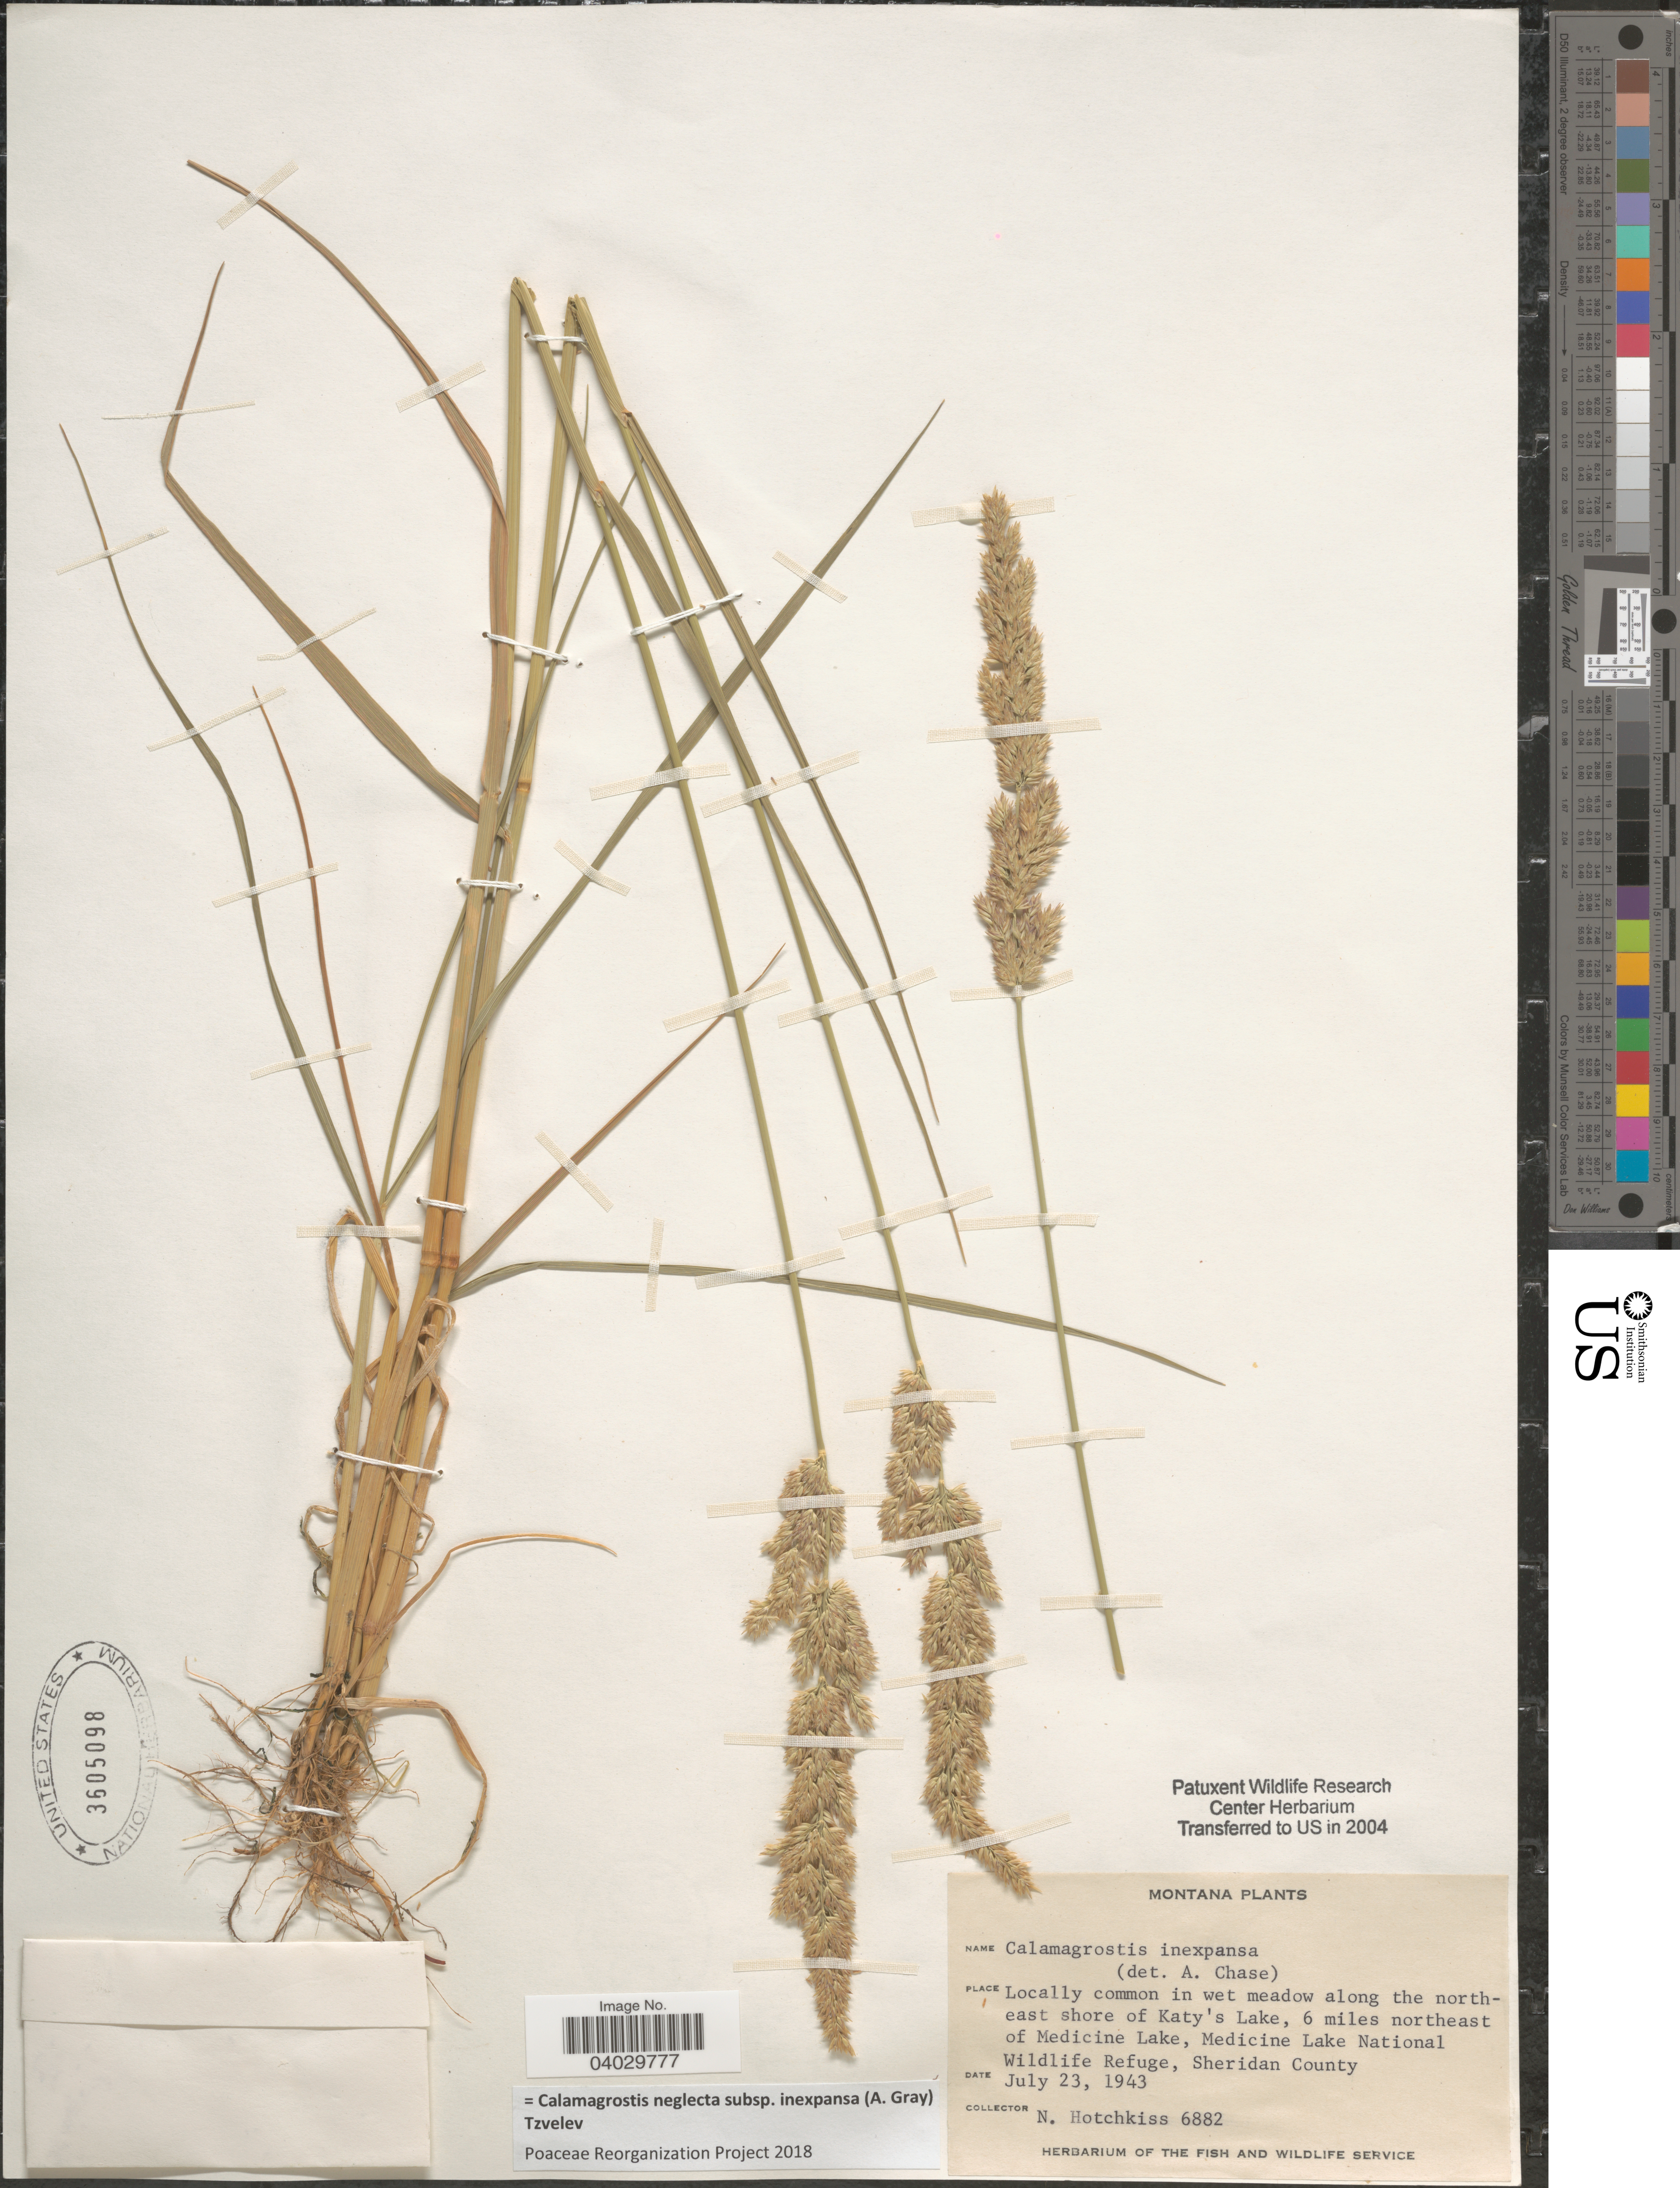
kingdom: Plantae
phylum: Tracheophyta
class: Liliopsida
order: Poales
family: Poaceae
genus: Calamagrostis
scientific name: Calamagrostis neglecta subsp. inexpansa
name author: (A. Gray) Tzvelev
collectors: N. Hotchkiss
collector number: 6882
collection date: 1943-07-23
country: United States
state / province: Montana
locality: In wet meadow along the north-east shore of Katy's Lake, 6 miles northeast of Medicine Lake, Medicine Lake National Wildlife Refuge, Sheridan County.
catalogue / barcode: US 3605098